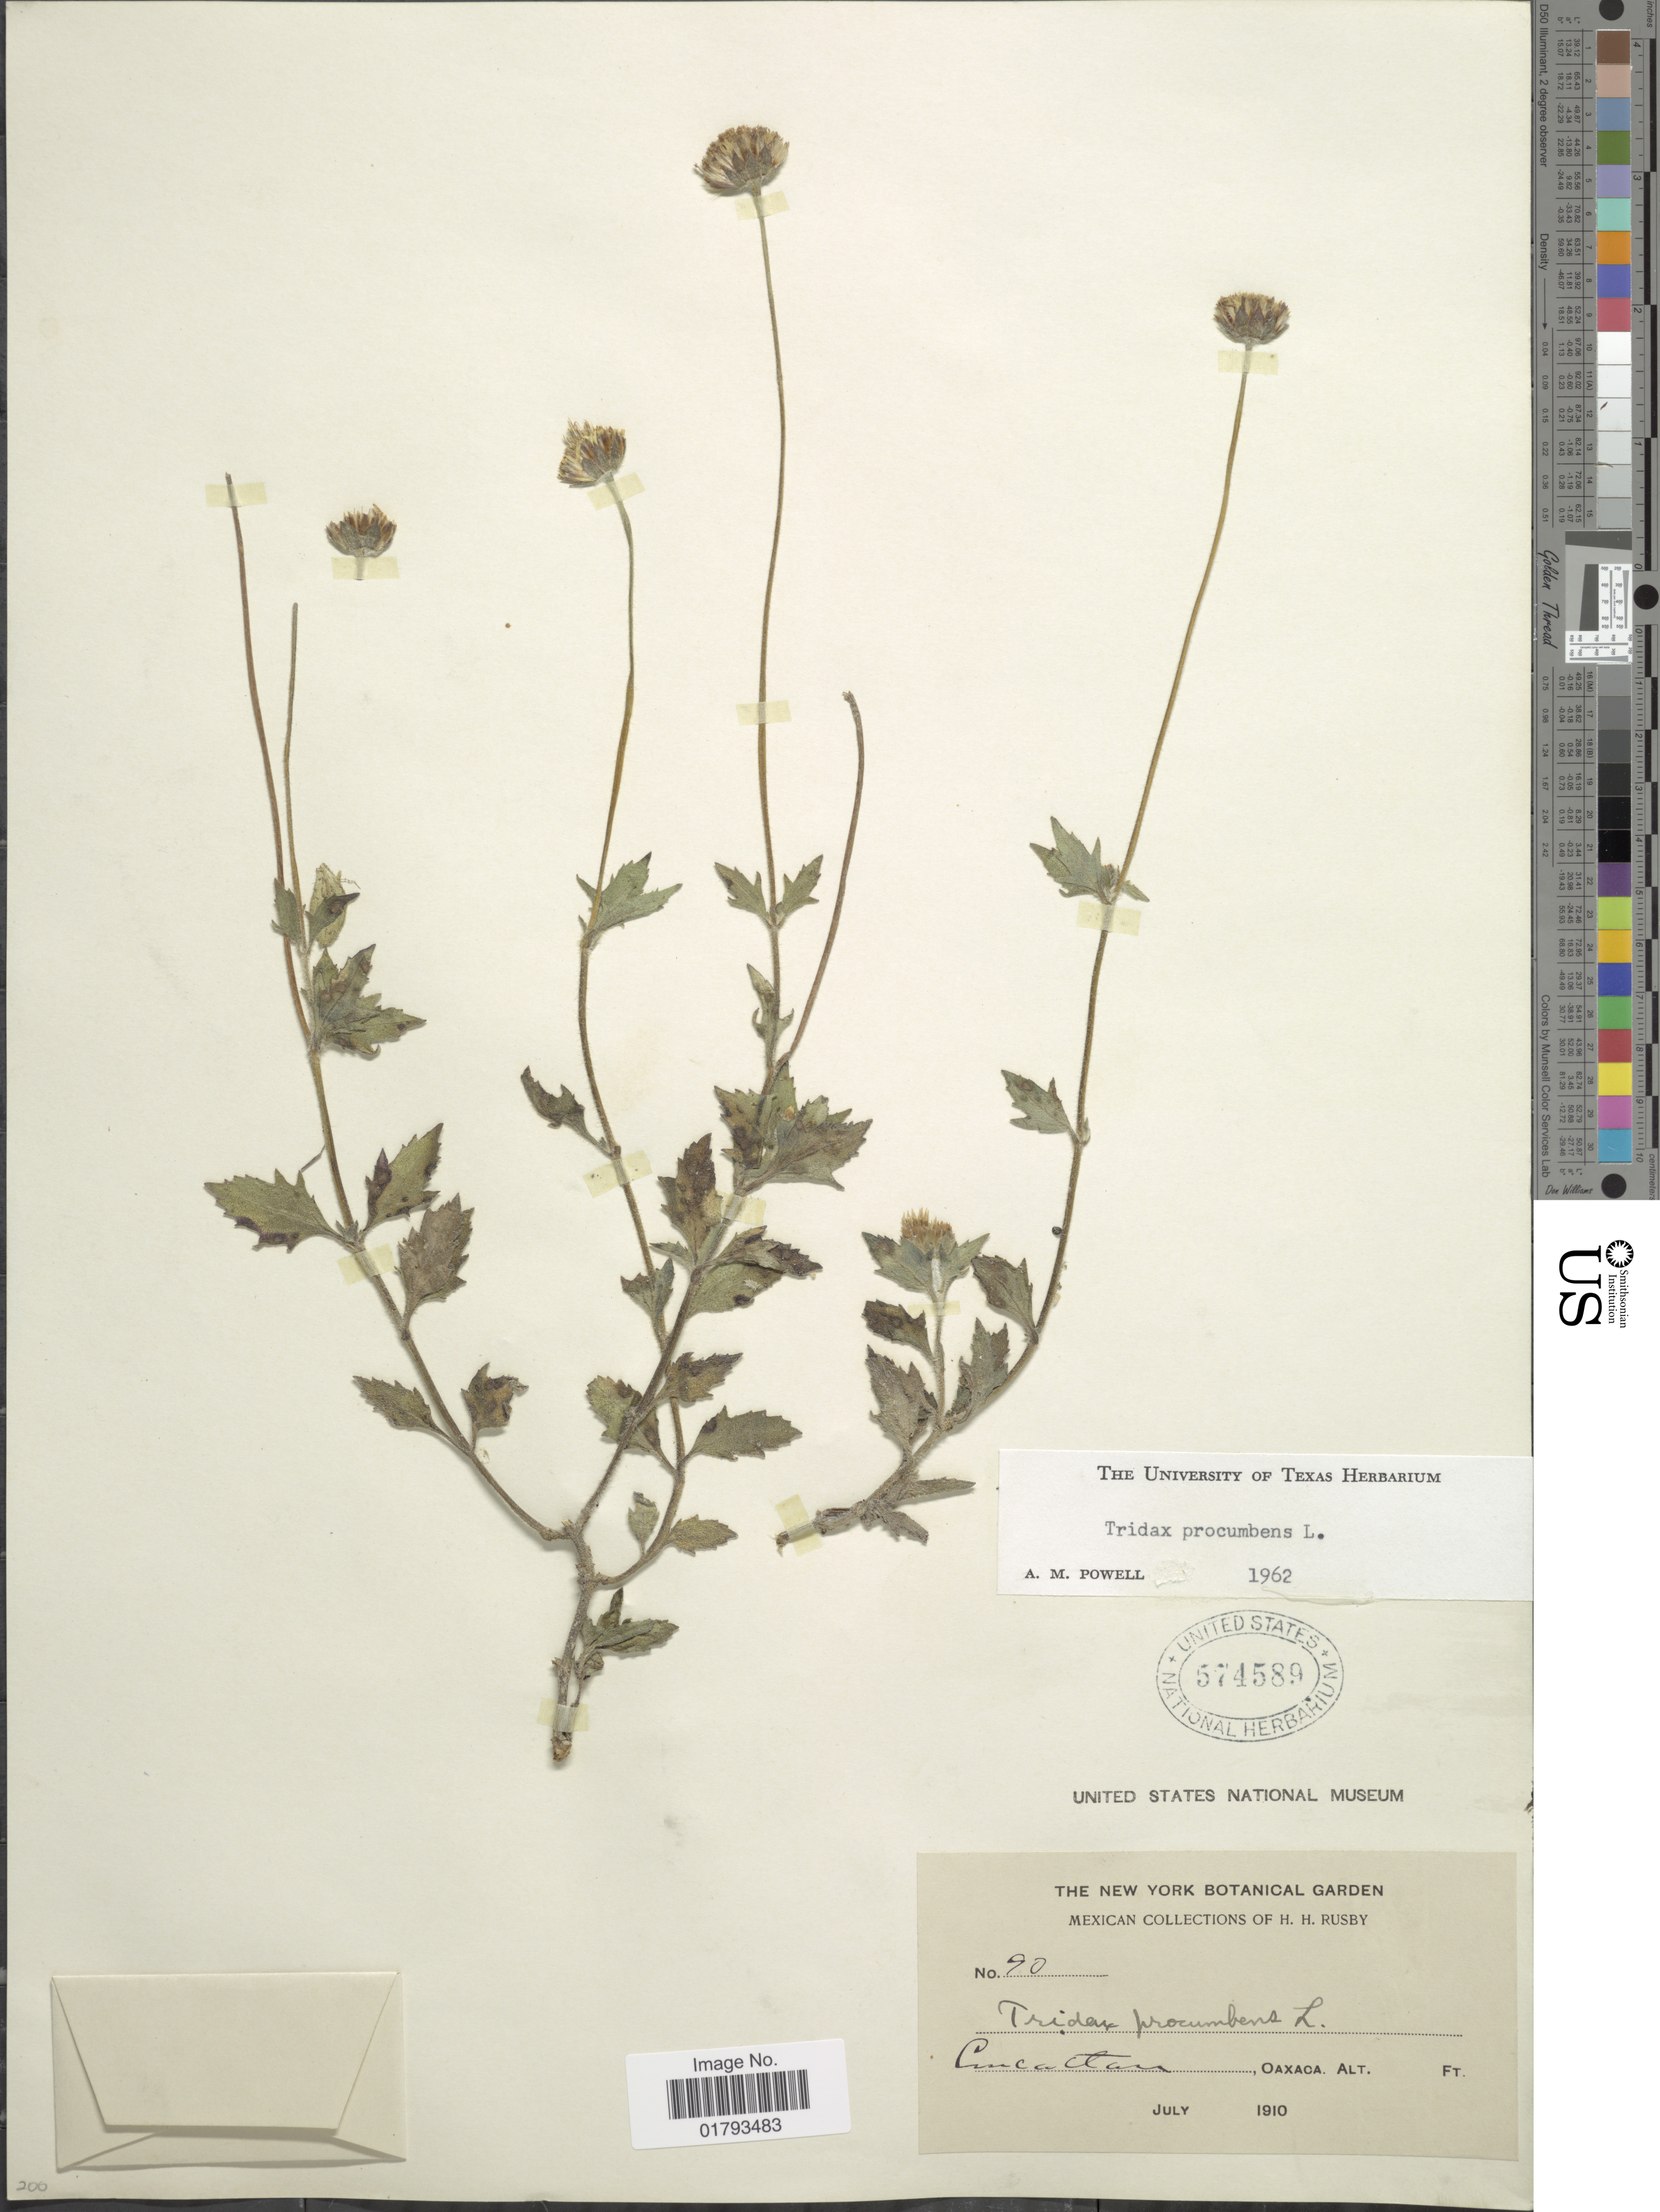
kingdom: Plantae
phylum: Tracheophyta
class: Magnoliopsida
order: Asterales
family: Asteraceae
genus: Tridax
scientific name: Tridax procumbens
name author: L.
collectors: H. H. Rusby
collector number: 90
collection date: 1910-07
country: Mexico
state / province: Oaxaca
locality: Cuacactan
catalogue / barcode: US 574589